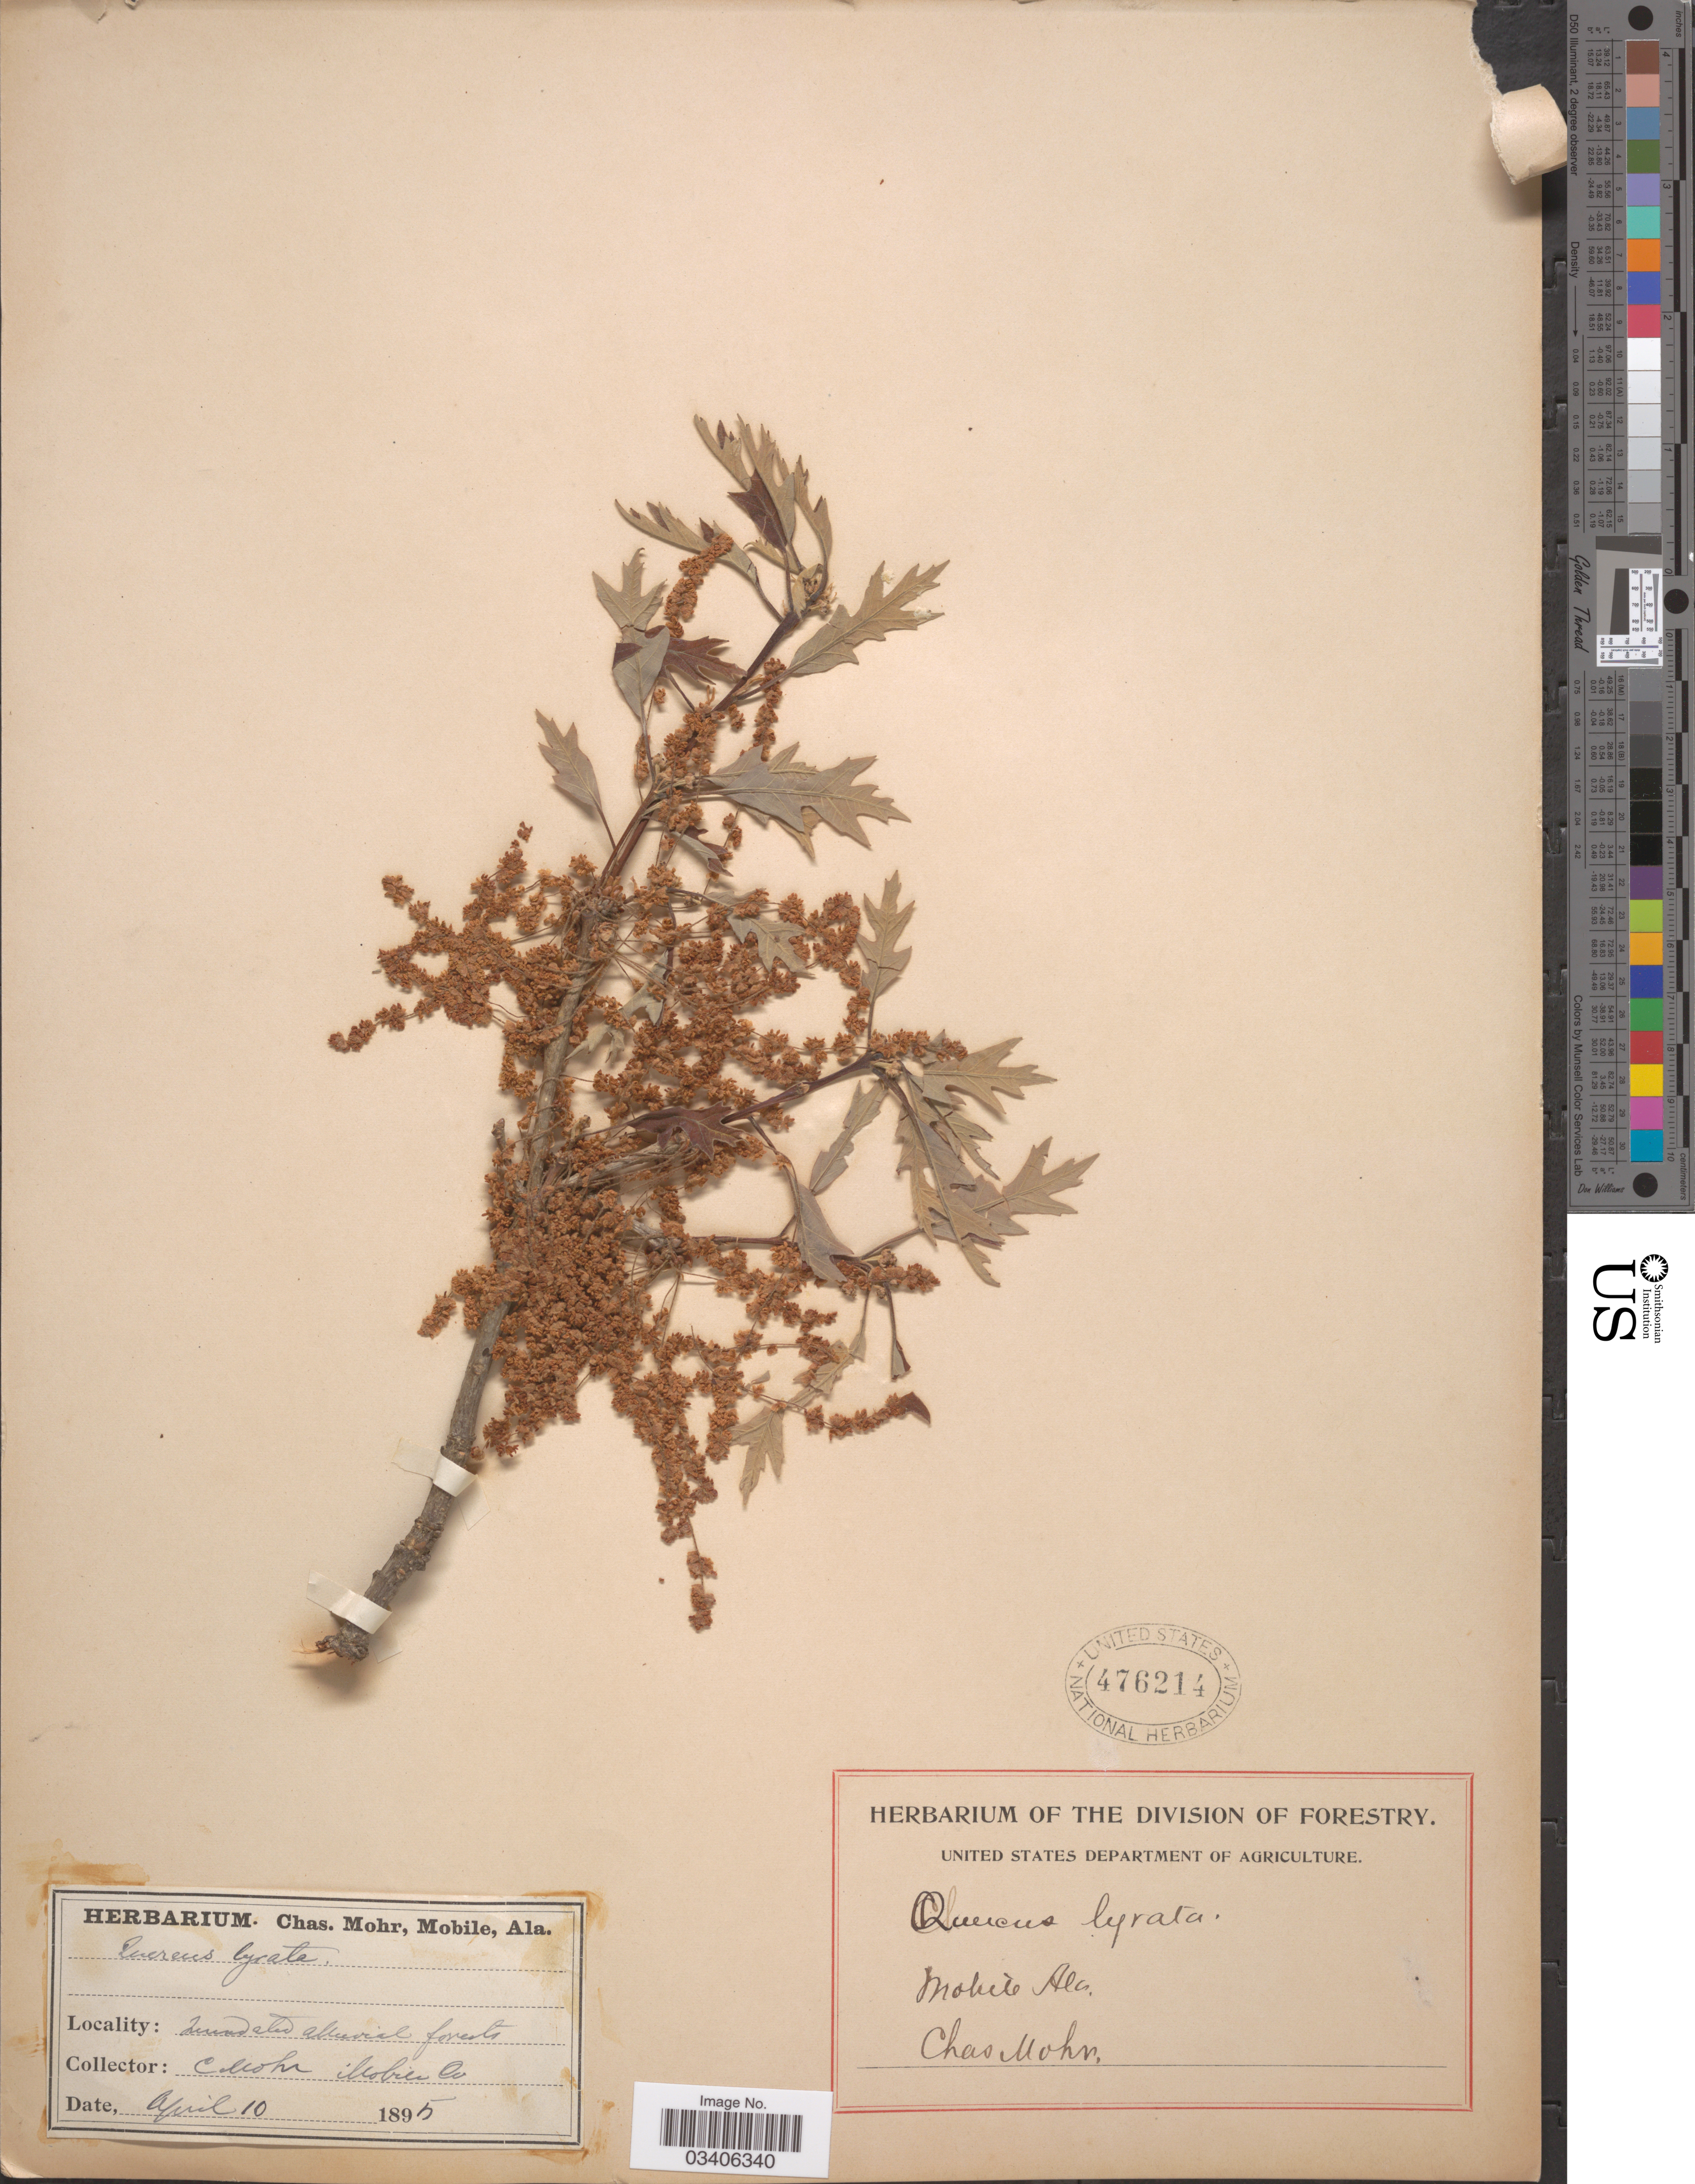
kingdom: Plantae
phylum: Tracheophyta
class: Magnoliopsida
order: Fagales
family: Fagaceae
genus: Quercus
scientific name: Quercus lyrata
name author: Walter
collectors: Mohr, C. T. (herbarium)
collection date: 1895-04-10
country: United States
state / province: Alabama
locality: Inundated alluvial forest. Mobile Co. Mobile.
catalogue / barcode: US 476214